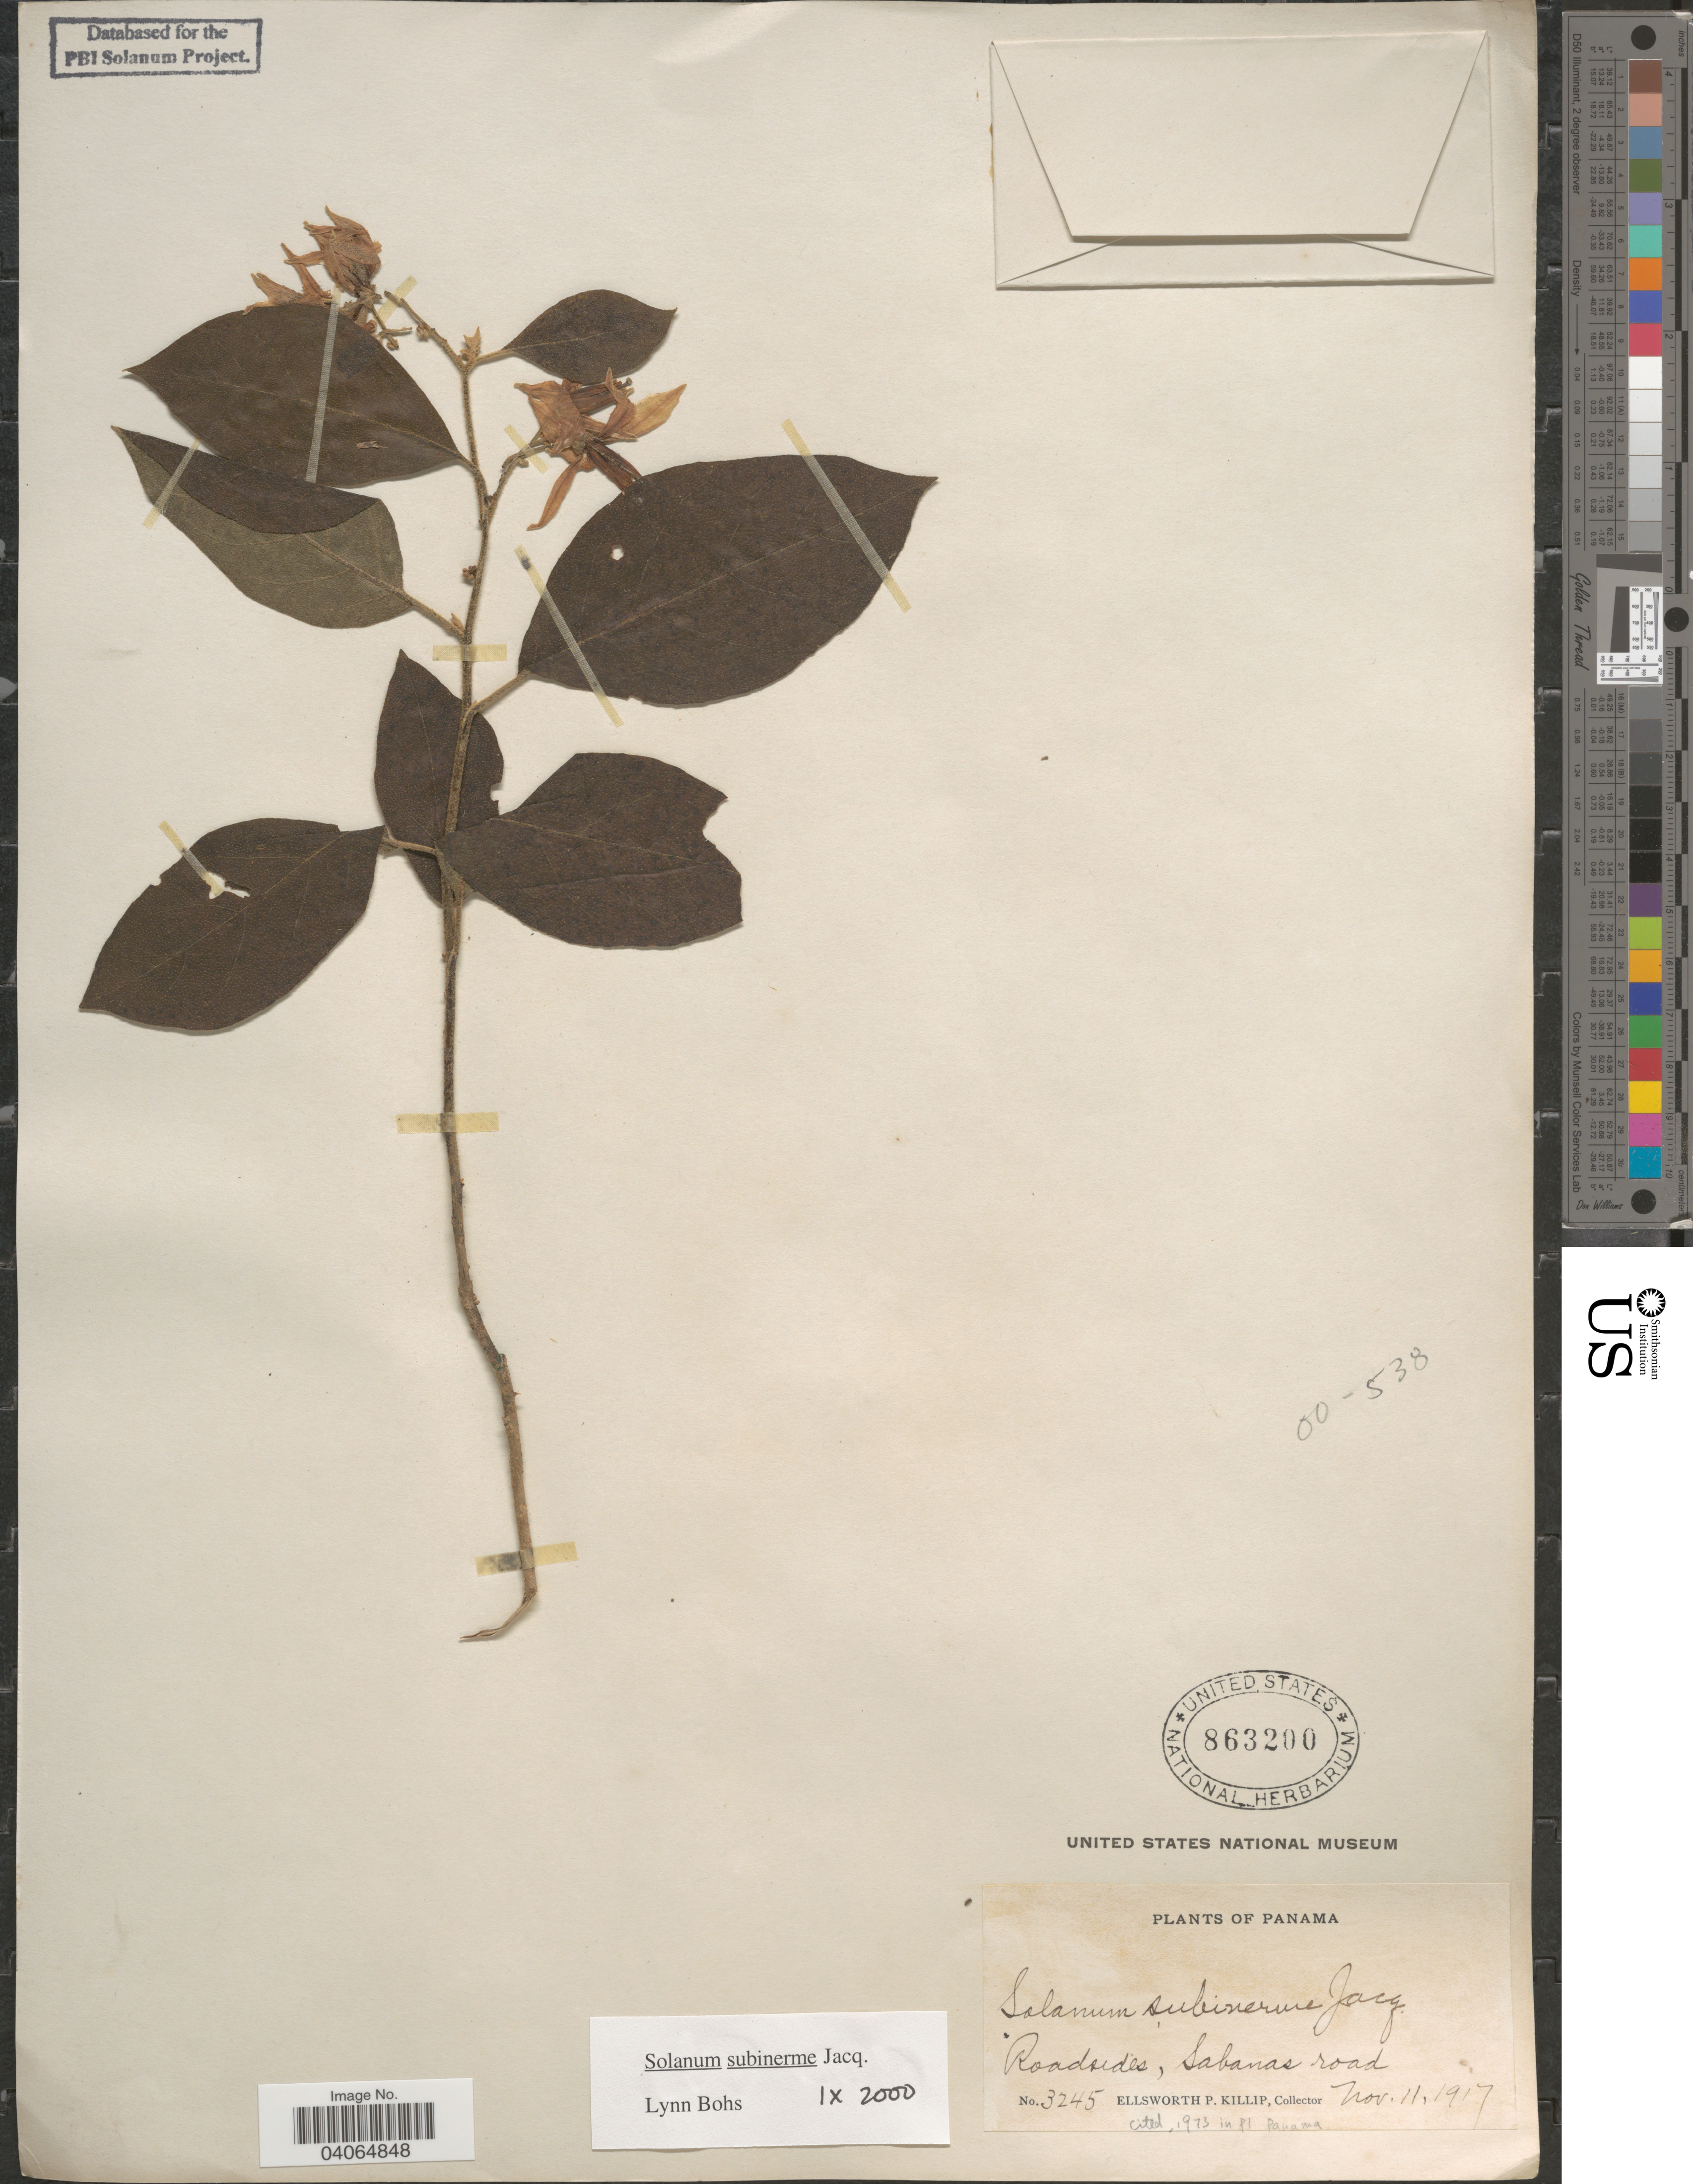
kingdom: Plantae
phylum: Tracheophyta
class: Magnoliopsida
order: Solanales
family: Solanaceae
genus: Solanum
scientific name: Solanum subinerme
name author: Jacq.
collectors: E. P. Killip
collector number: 3245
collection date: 1917-11-11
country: Panama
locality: Roadsides, Sabanas road.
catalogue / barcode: US 863200